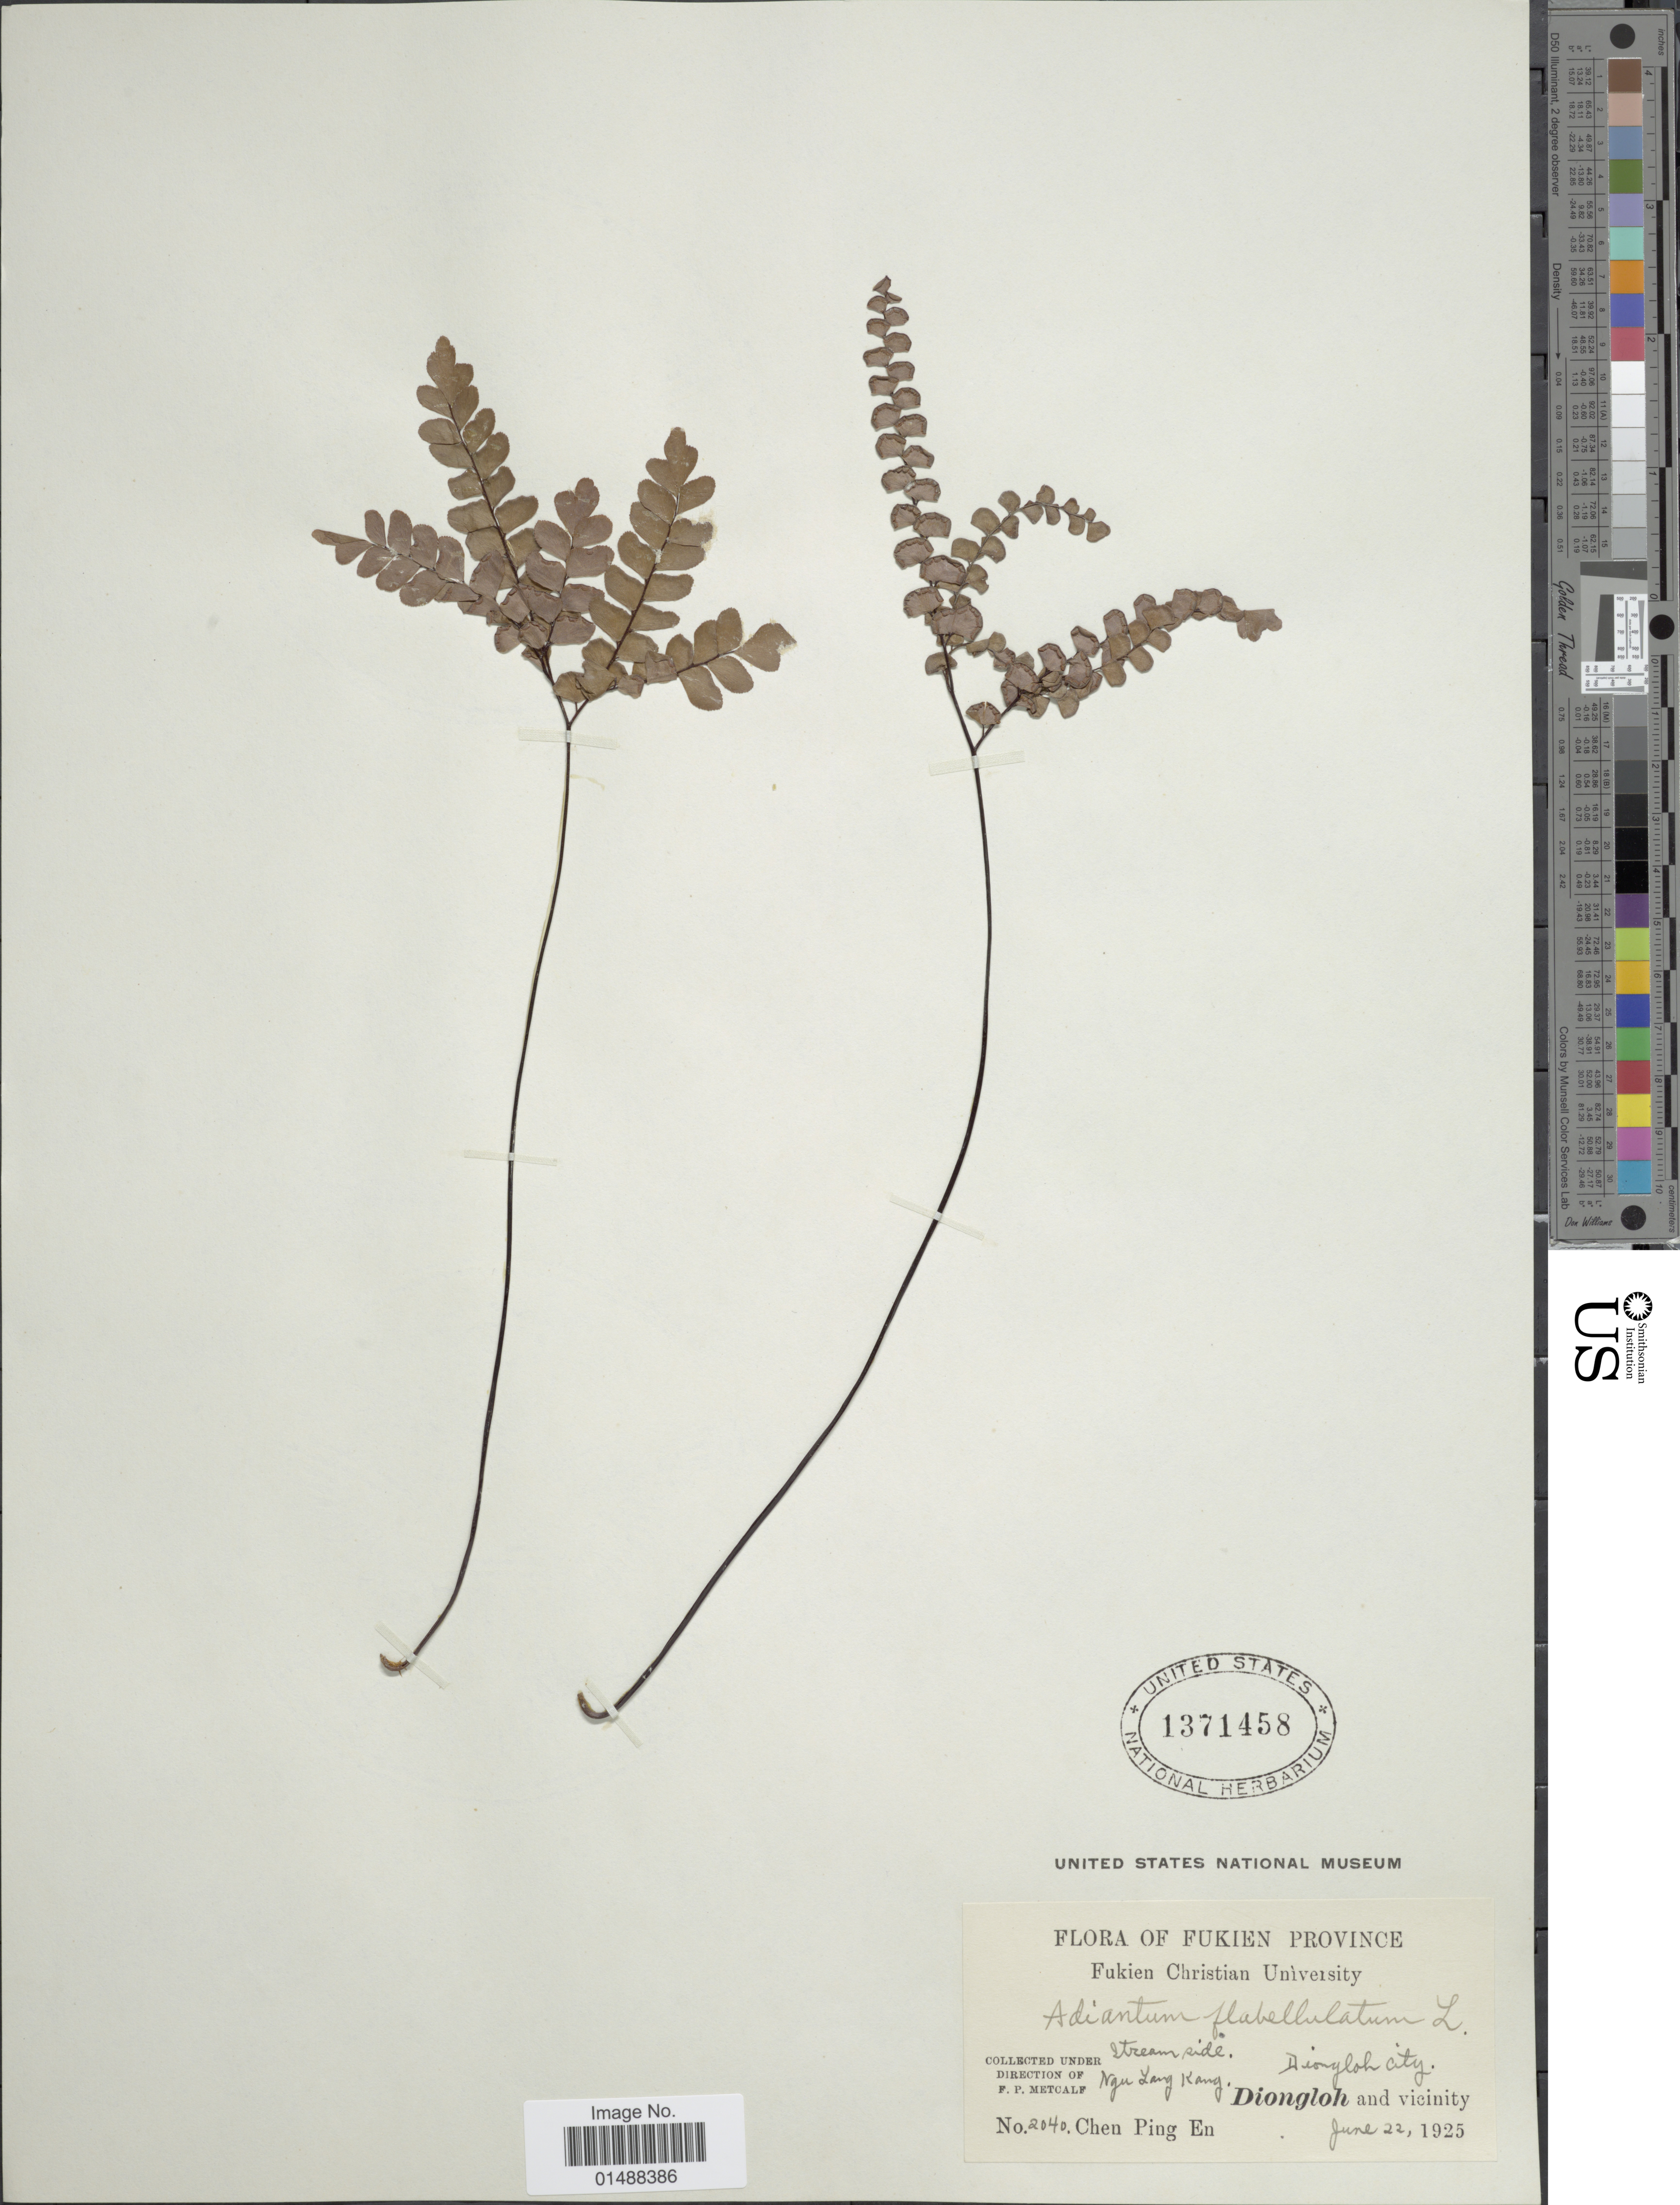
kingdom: Plantae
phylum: Tracheophyta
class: Polypodiopsida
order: Polypodiales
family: Pteridaceae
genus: Adiantum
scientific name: Adiantum flabellulatum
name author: L.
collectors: C. Ping En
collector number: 2040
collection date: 1925-06-22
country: China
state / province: Fujian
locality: Fukien Province, Diongloh city, Diongloh and vicinity. Ngu Lang Kang.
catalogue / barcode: US 1371458